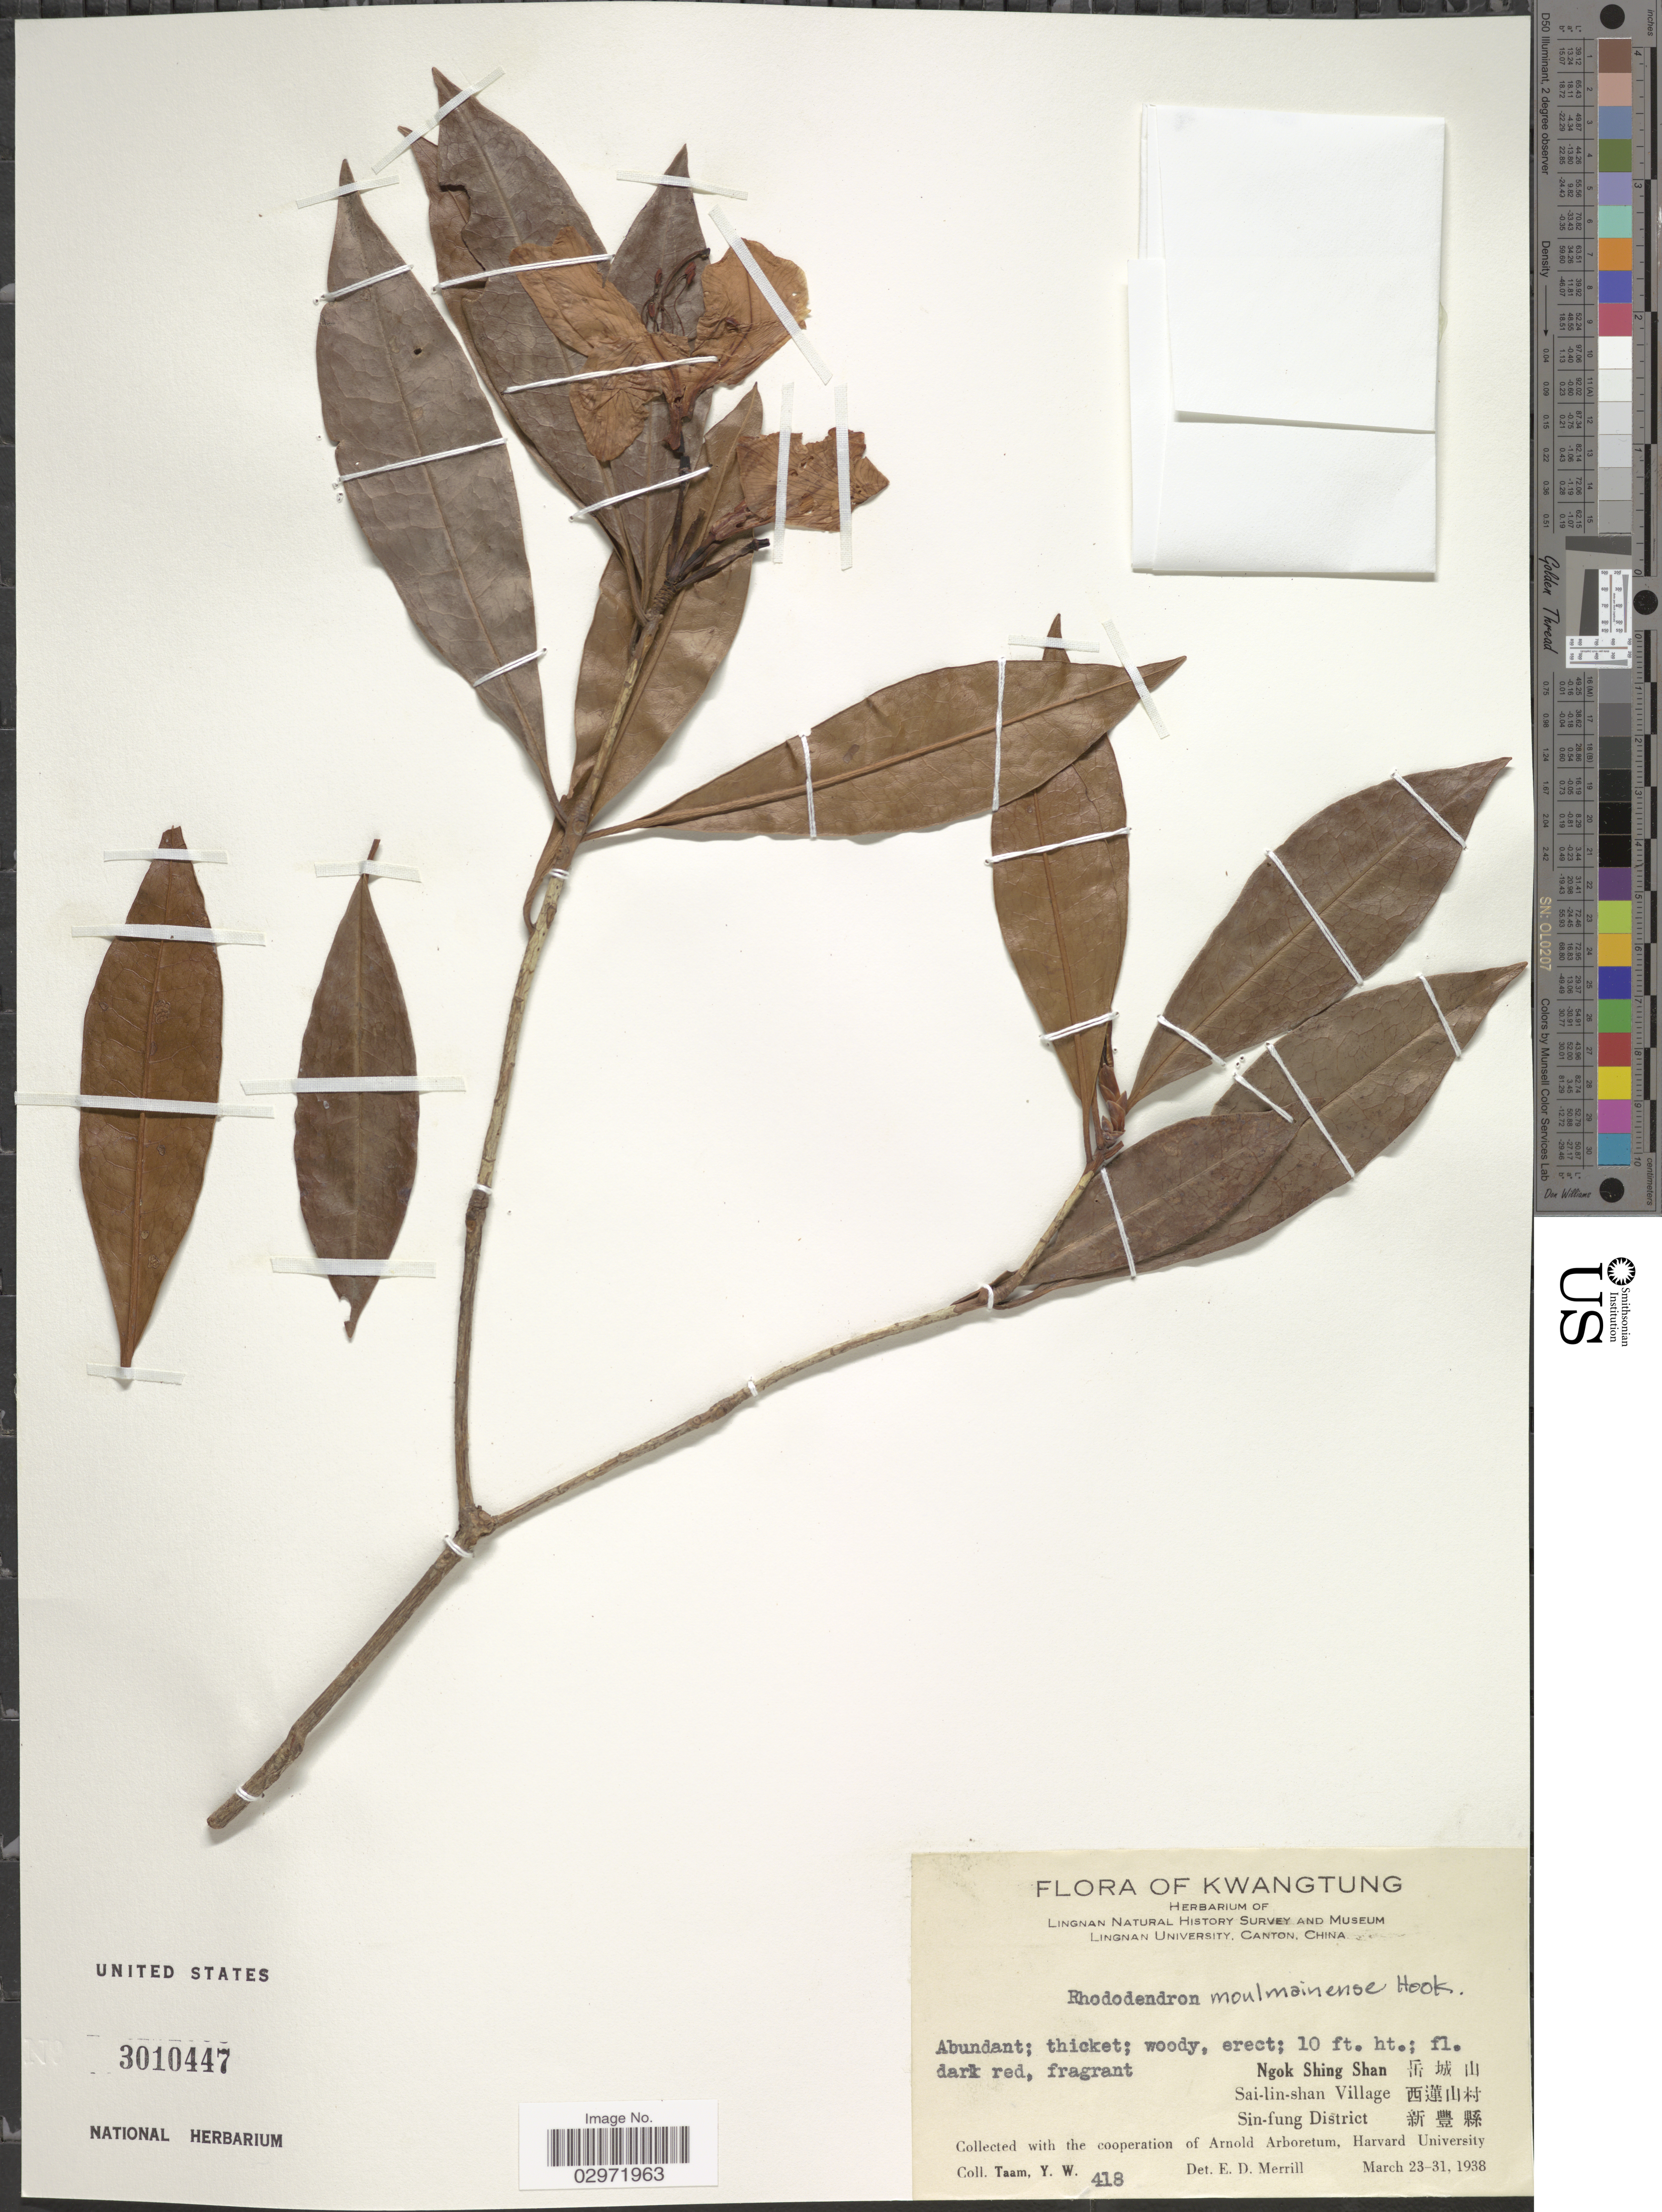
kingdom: Plantae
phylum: Tracheophyta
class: Magnoliopsida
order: Ericales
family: Ericaceae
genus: Rhododendron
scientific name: Rhododendron moulmainense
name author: Hook.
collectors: Y. W. Taam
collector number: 418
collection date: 1938-03-23/1938-03-31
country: China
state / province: Guangdong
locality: Kwangtung, Ngok Shing Shan, Sai-lin-shan Village, Sin-fung District.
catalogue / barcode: US 3010447